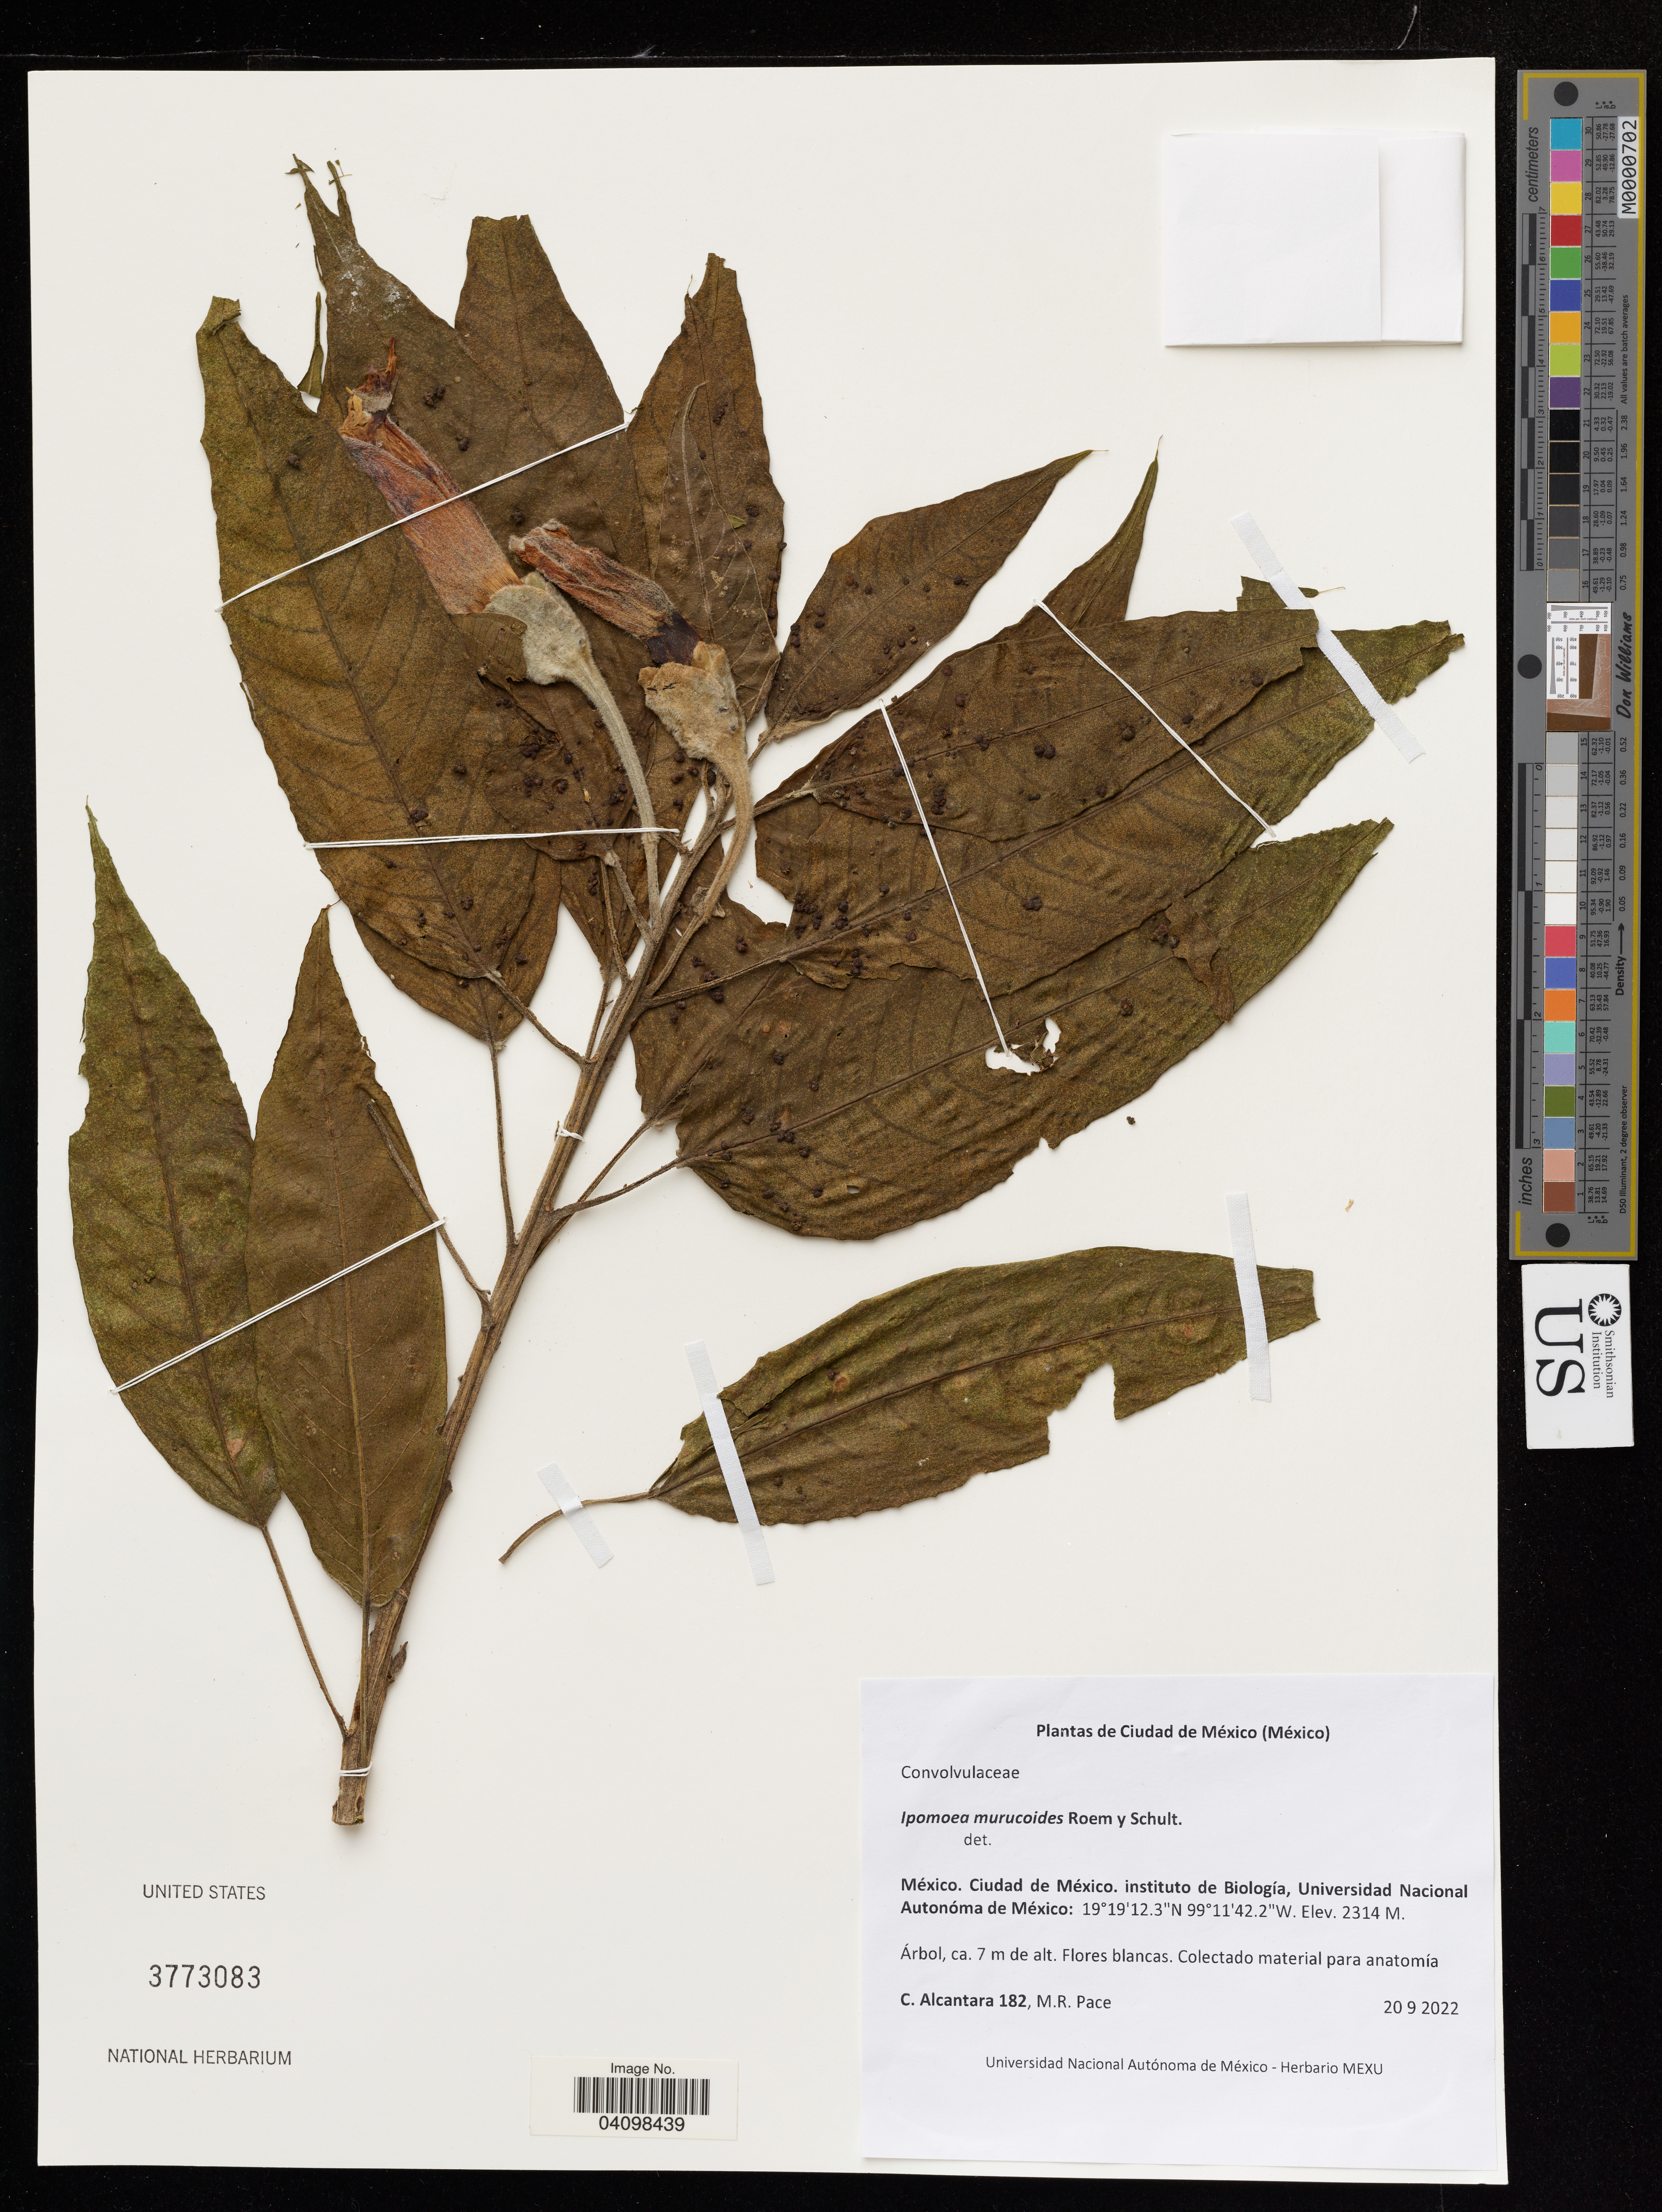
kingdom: Plantae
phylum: Tracheophyta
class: Magnoliopsida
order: Solanales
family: Convolvulaceae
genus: Ipomoea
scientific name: Ipomoea murucoides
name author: Roem. & Schult.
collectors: C. Alcantara & M. R. Pace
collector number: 182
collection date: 2022-09-20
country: Mexico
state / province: México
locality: Ciudad de México. instituto de Biología, Universidad Nacional Autónoma de México.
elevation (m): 2314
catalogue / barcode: US 3773083